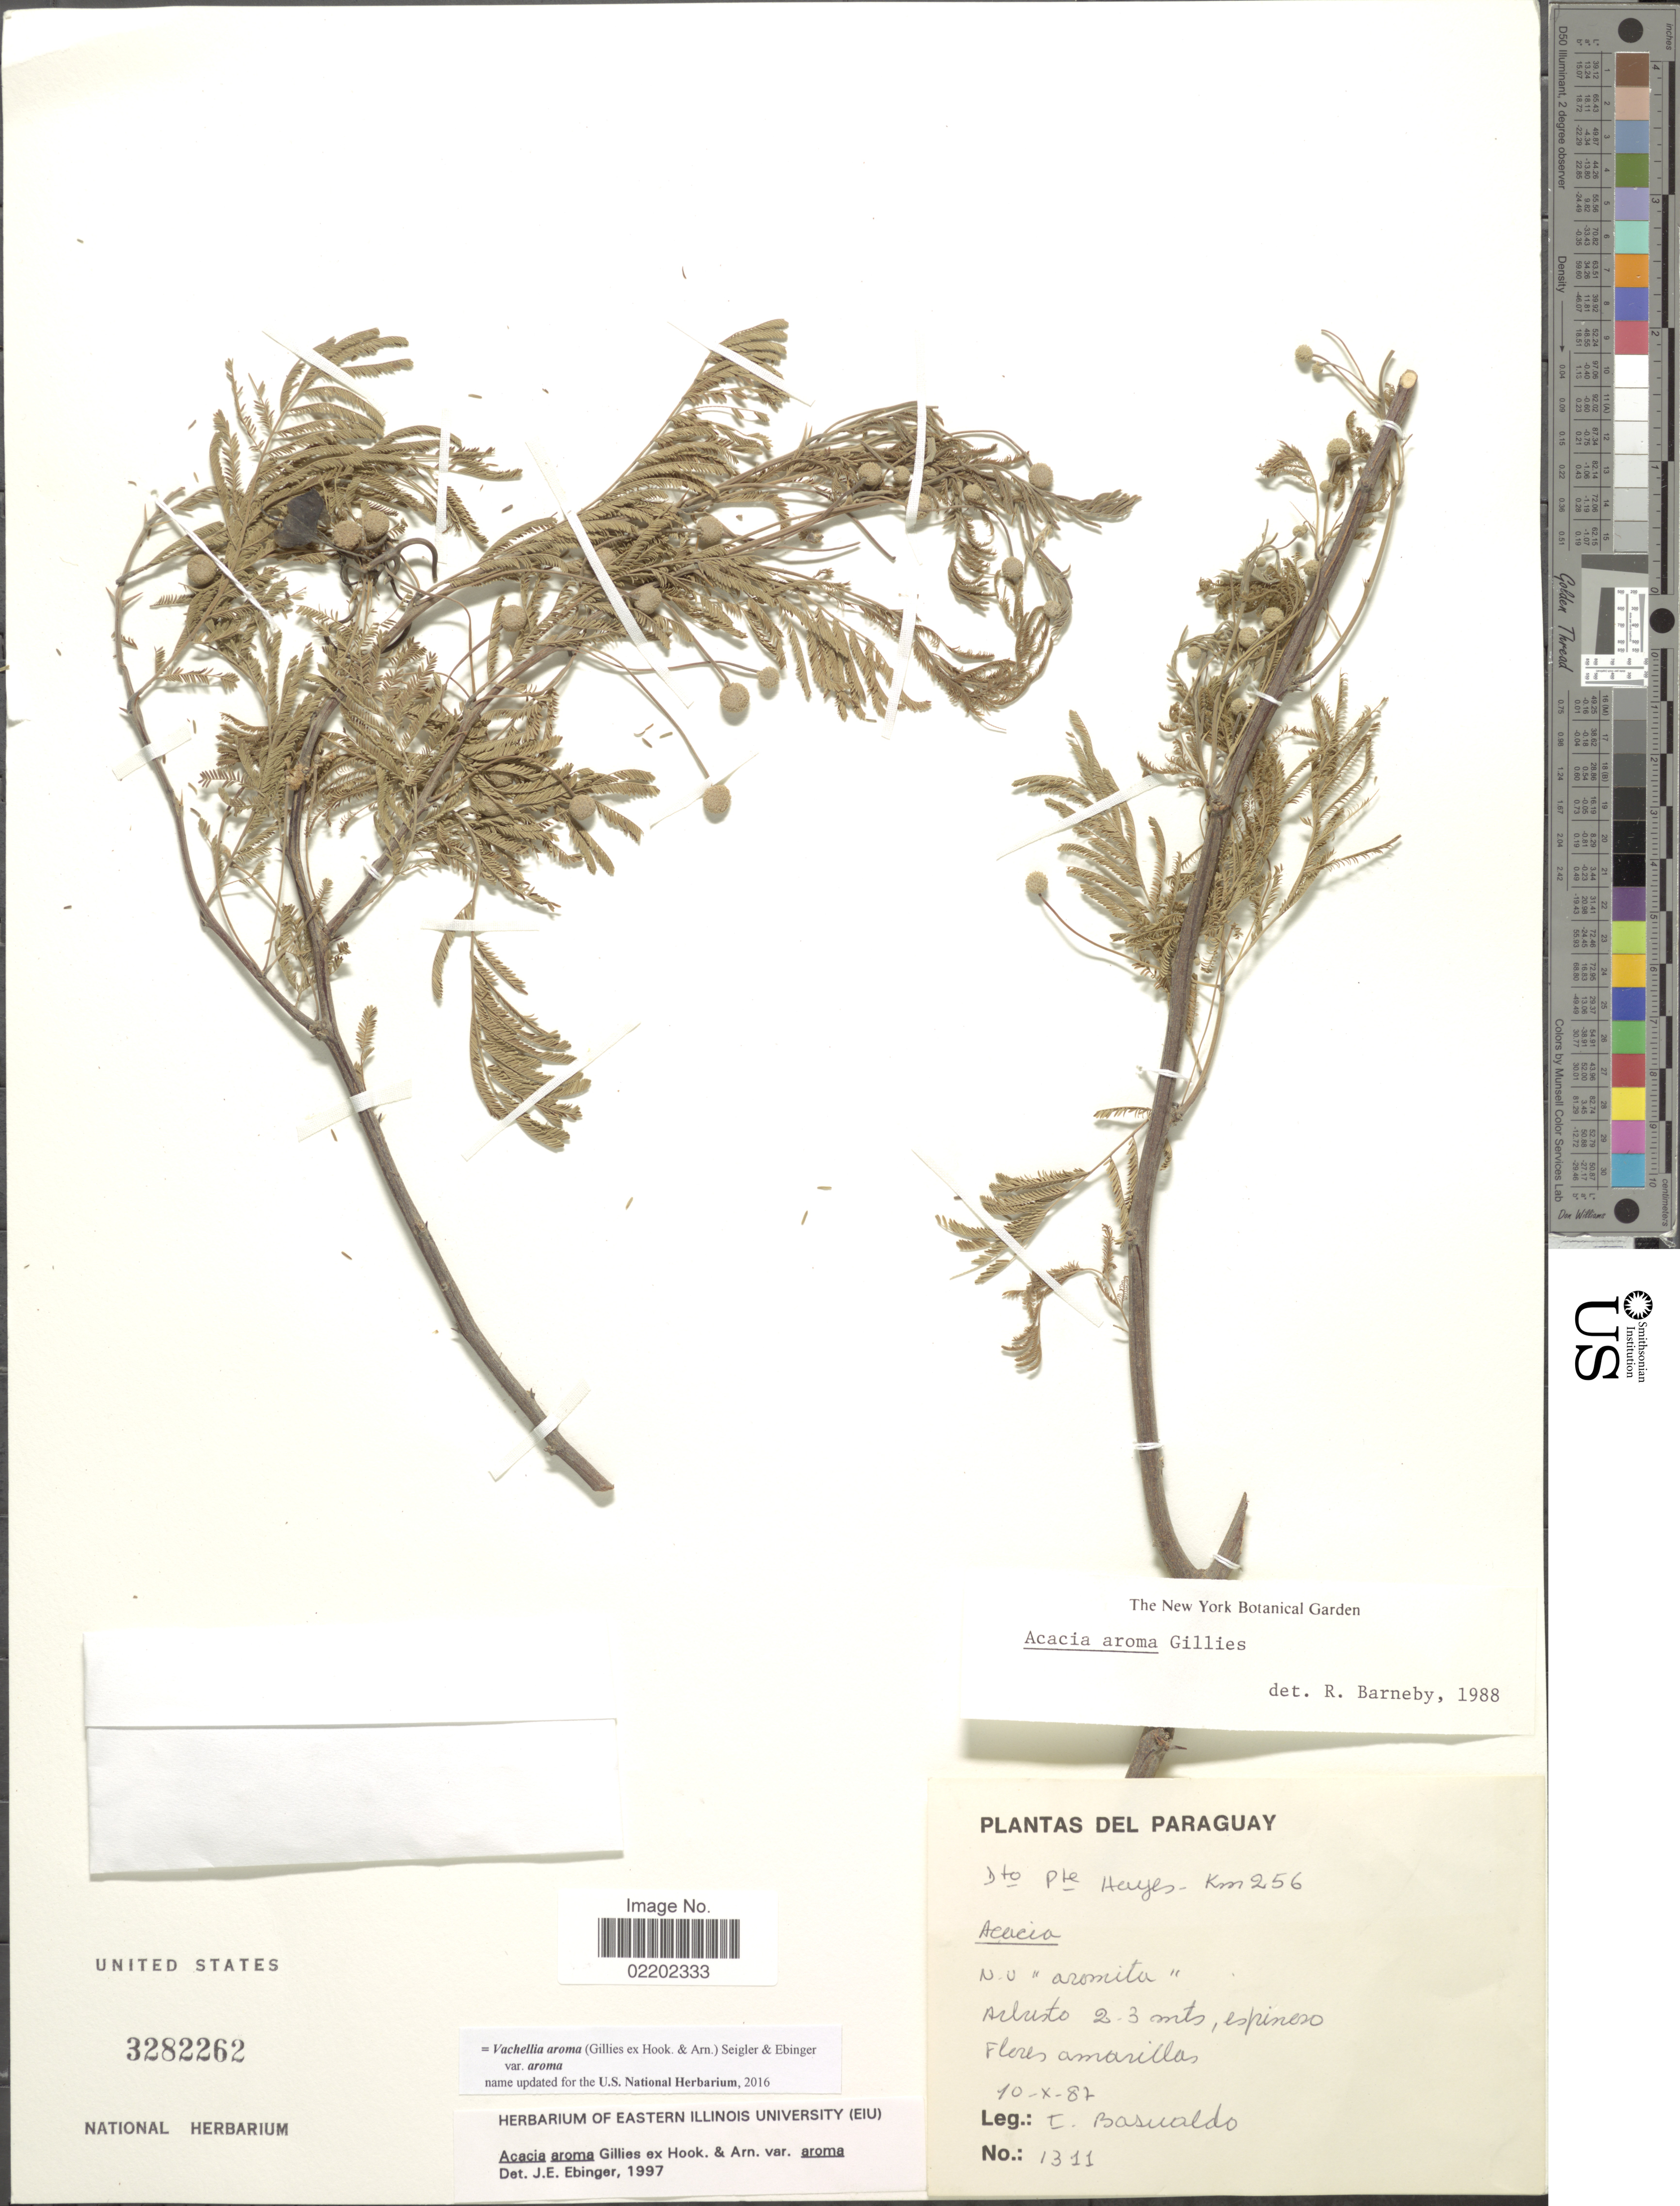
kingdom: Plantae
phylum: Tracheophyta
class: Magnoliopsida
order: Fabales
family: Fabaceae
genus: Vachellia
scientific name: Vachellia aroma var. aroma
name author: (Gillies ex Hook. & Arn.) Seigler & Ebinger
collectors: I. Basualdo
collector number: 1311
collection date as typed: Transcribed d/m/y: 10/10/87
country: Paraguay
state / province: Presidente Hayes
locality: Del Paraguay, Dto Pte Hayes - Km 256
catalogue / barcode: US 3282262